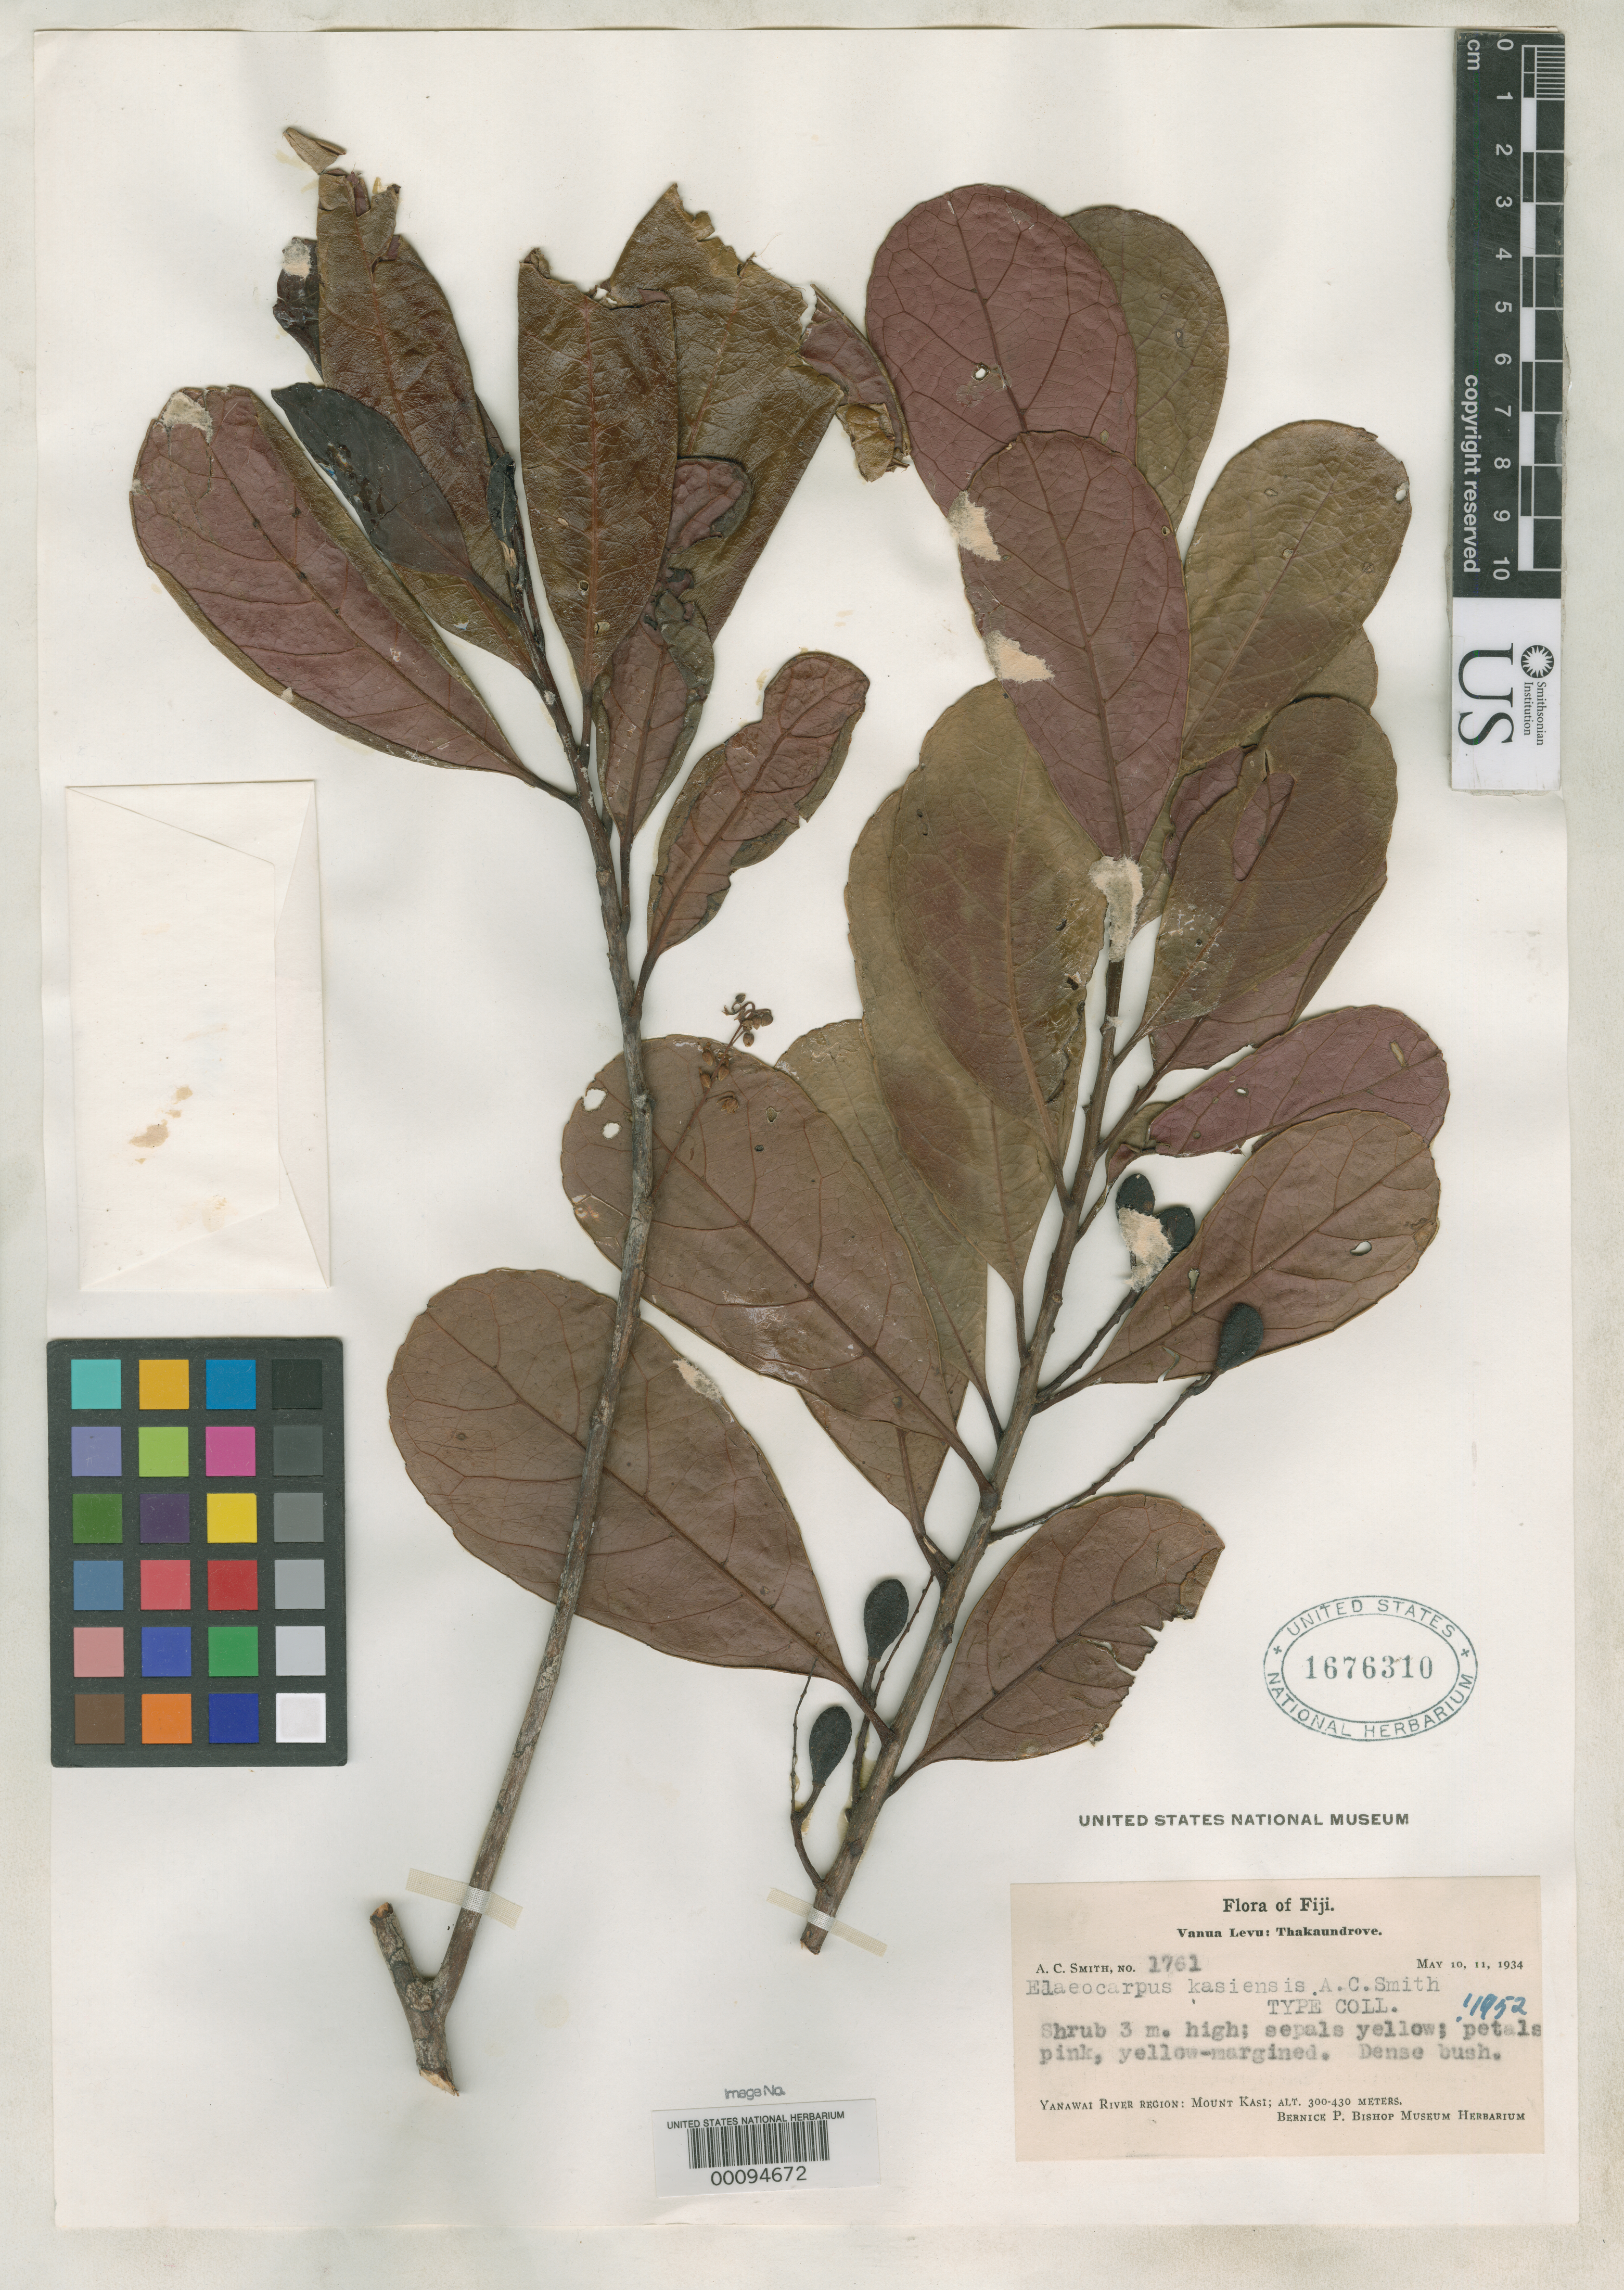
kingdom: Plantae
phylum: Tracheophyta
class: Magnoliopsida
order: Oxalidales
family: Elaeocarpaceae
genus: Elaeocarpus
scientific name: Elaeocarpus kasiensis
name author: A.C. Sm.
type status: Isotype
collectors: A. C. Smith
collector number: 1761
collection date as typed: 10 May 1934 and 11 May 1934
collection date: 1934-05-10,1934-05-11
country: Fiji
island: Vanua Levu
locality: Thakaundrove, Mt. Kasi, Yanawi River region. [Vanua Levu Group]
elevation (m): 300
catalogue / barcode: US 1676310